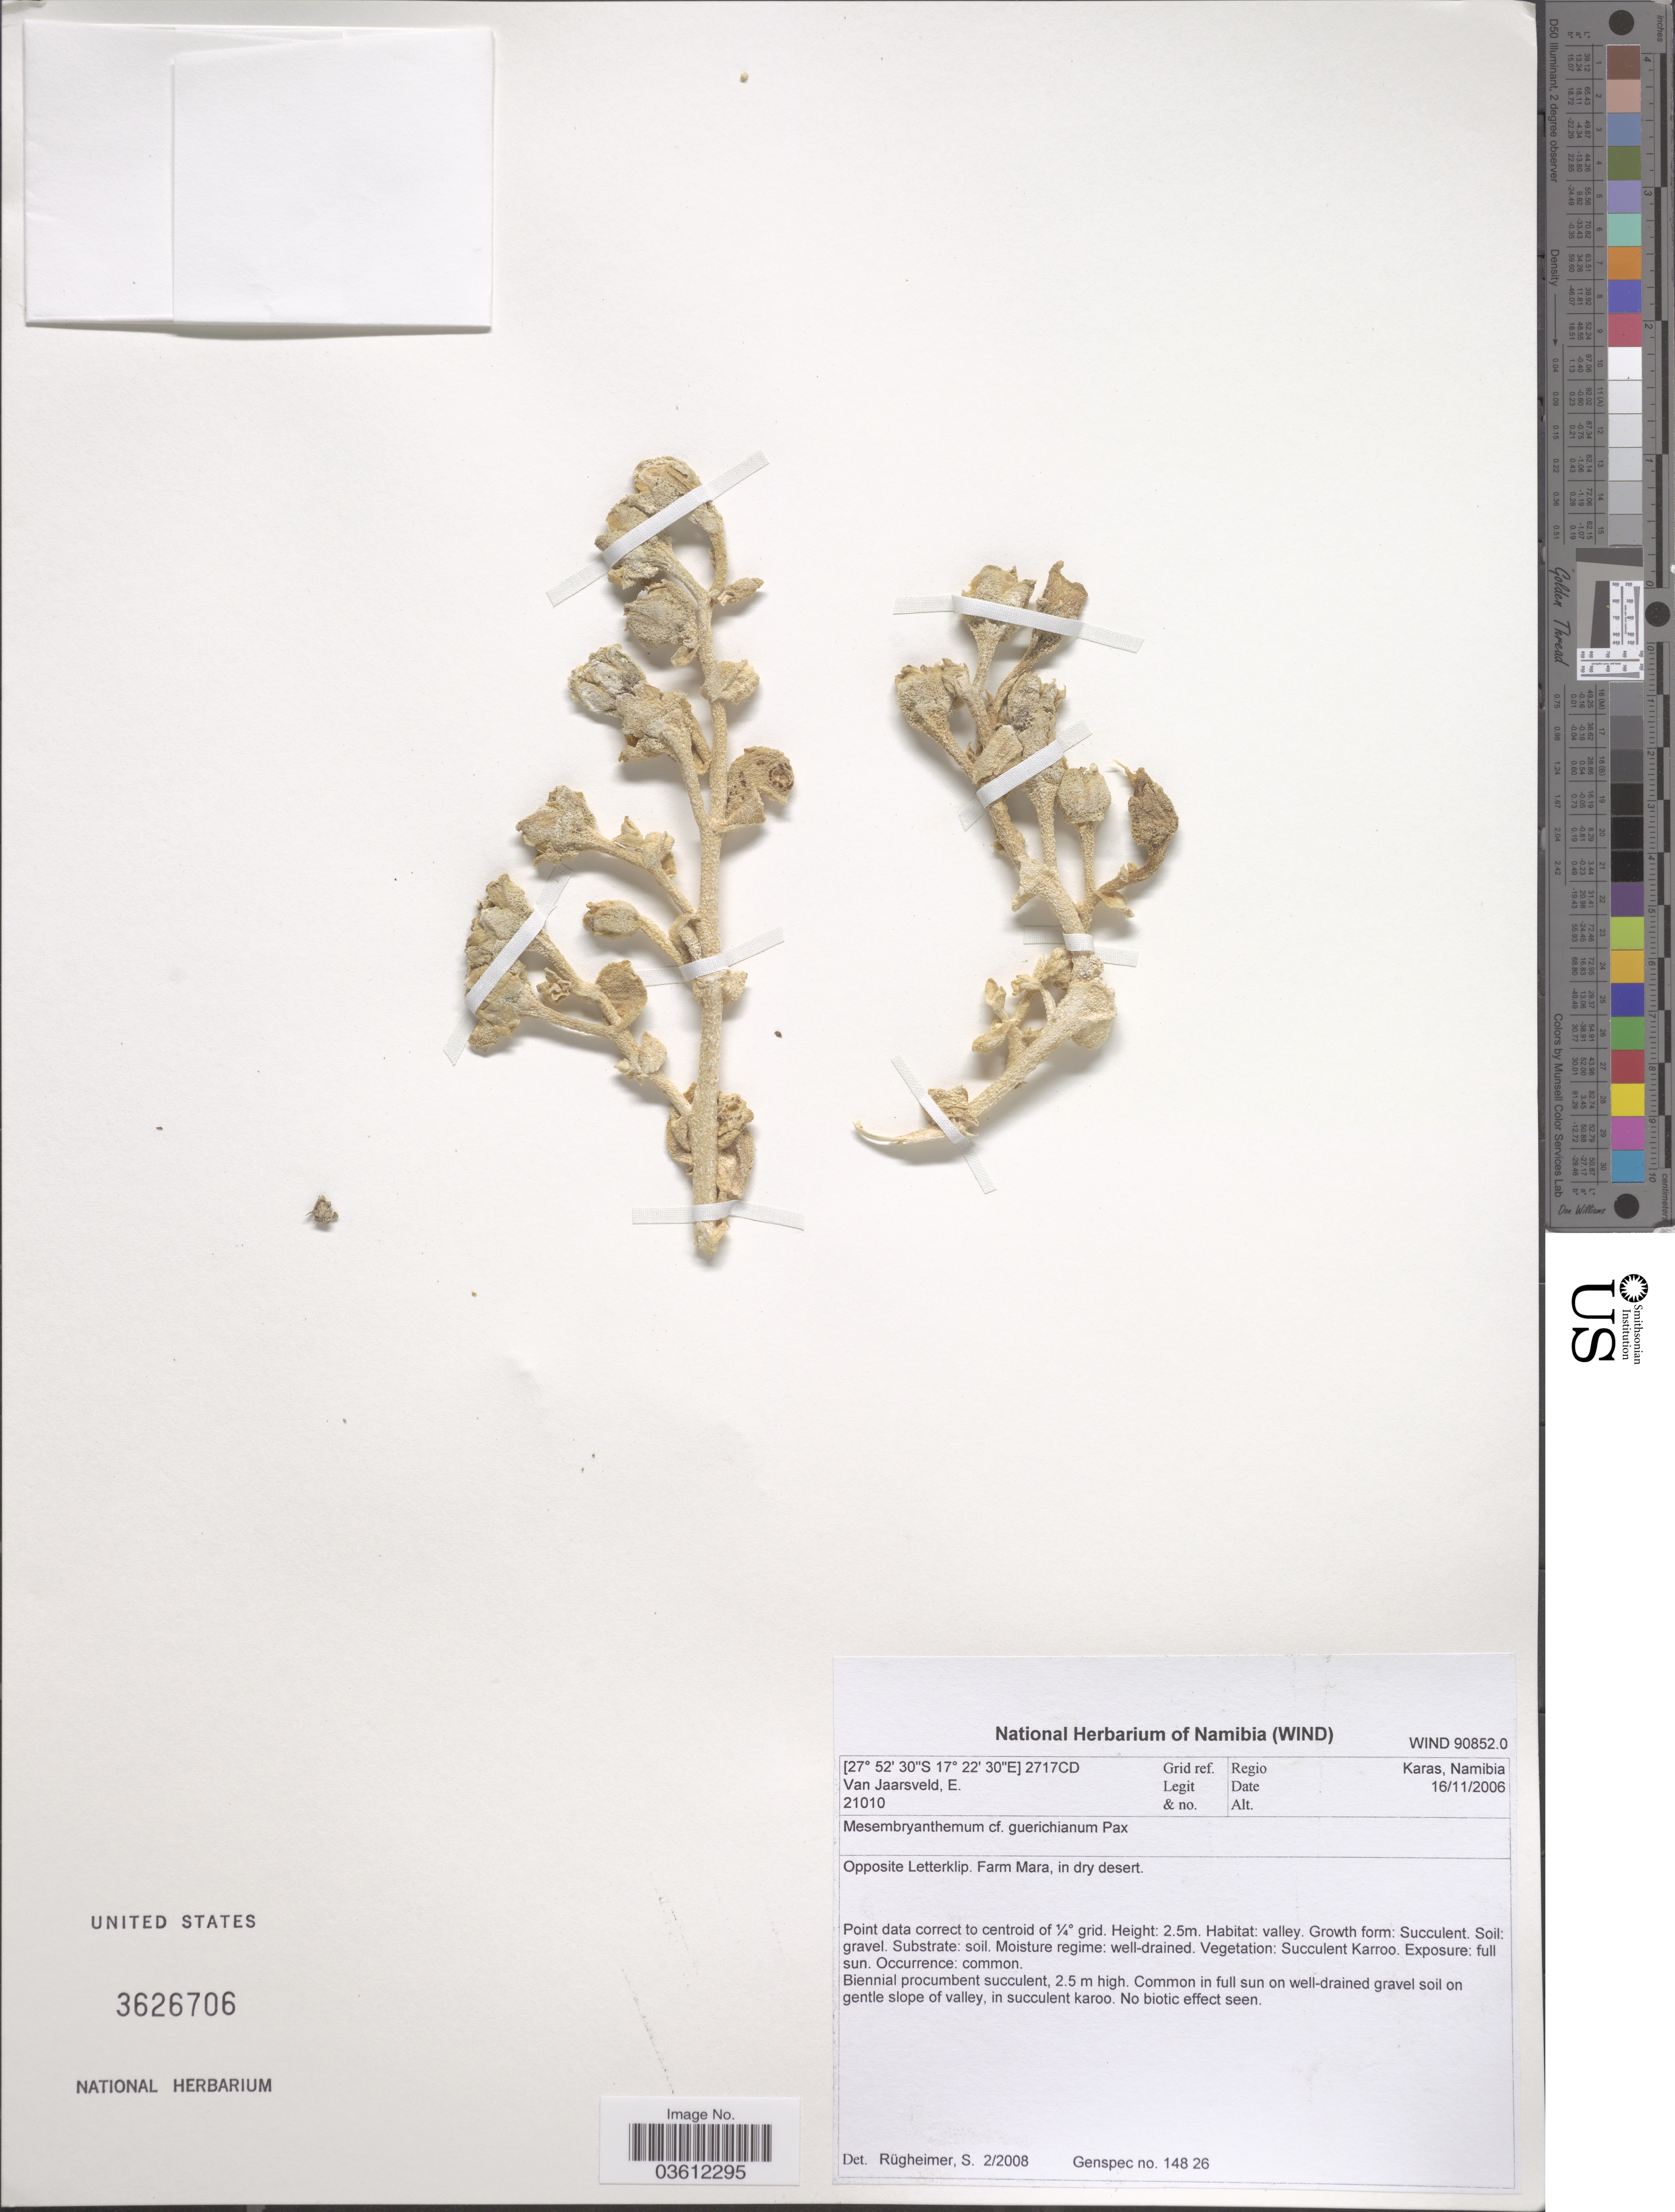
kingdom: Plantae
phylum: Tracheophyta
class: Magnoliopsida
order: Caryophyllales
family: Aizoaceae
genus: Mesembryanthemum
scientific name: Mesembryanthemum guerichianum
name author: Pax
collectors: E. van Jaarsveld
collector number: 21010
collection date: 2006-11-16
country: Namibia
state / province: Karas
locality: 2717CD Grid ref. Opposite Letterklip. Farm Mara.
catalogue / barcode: US 3626706